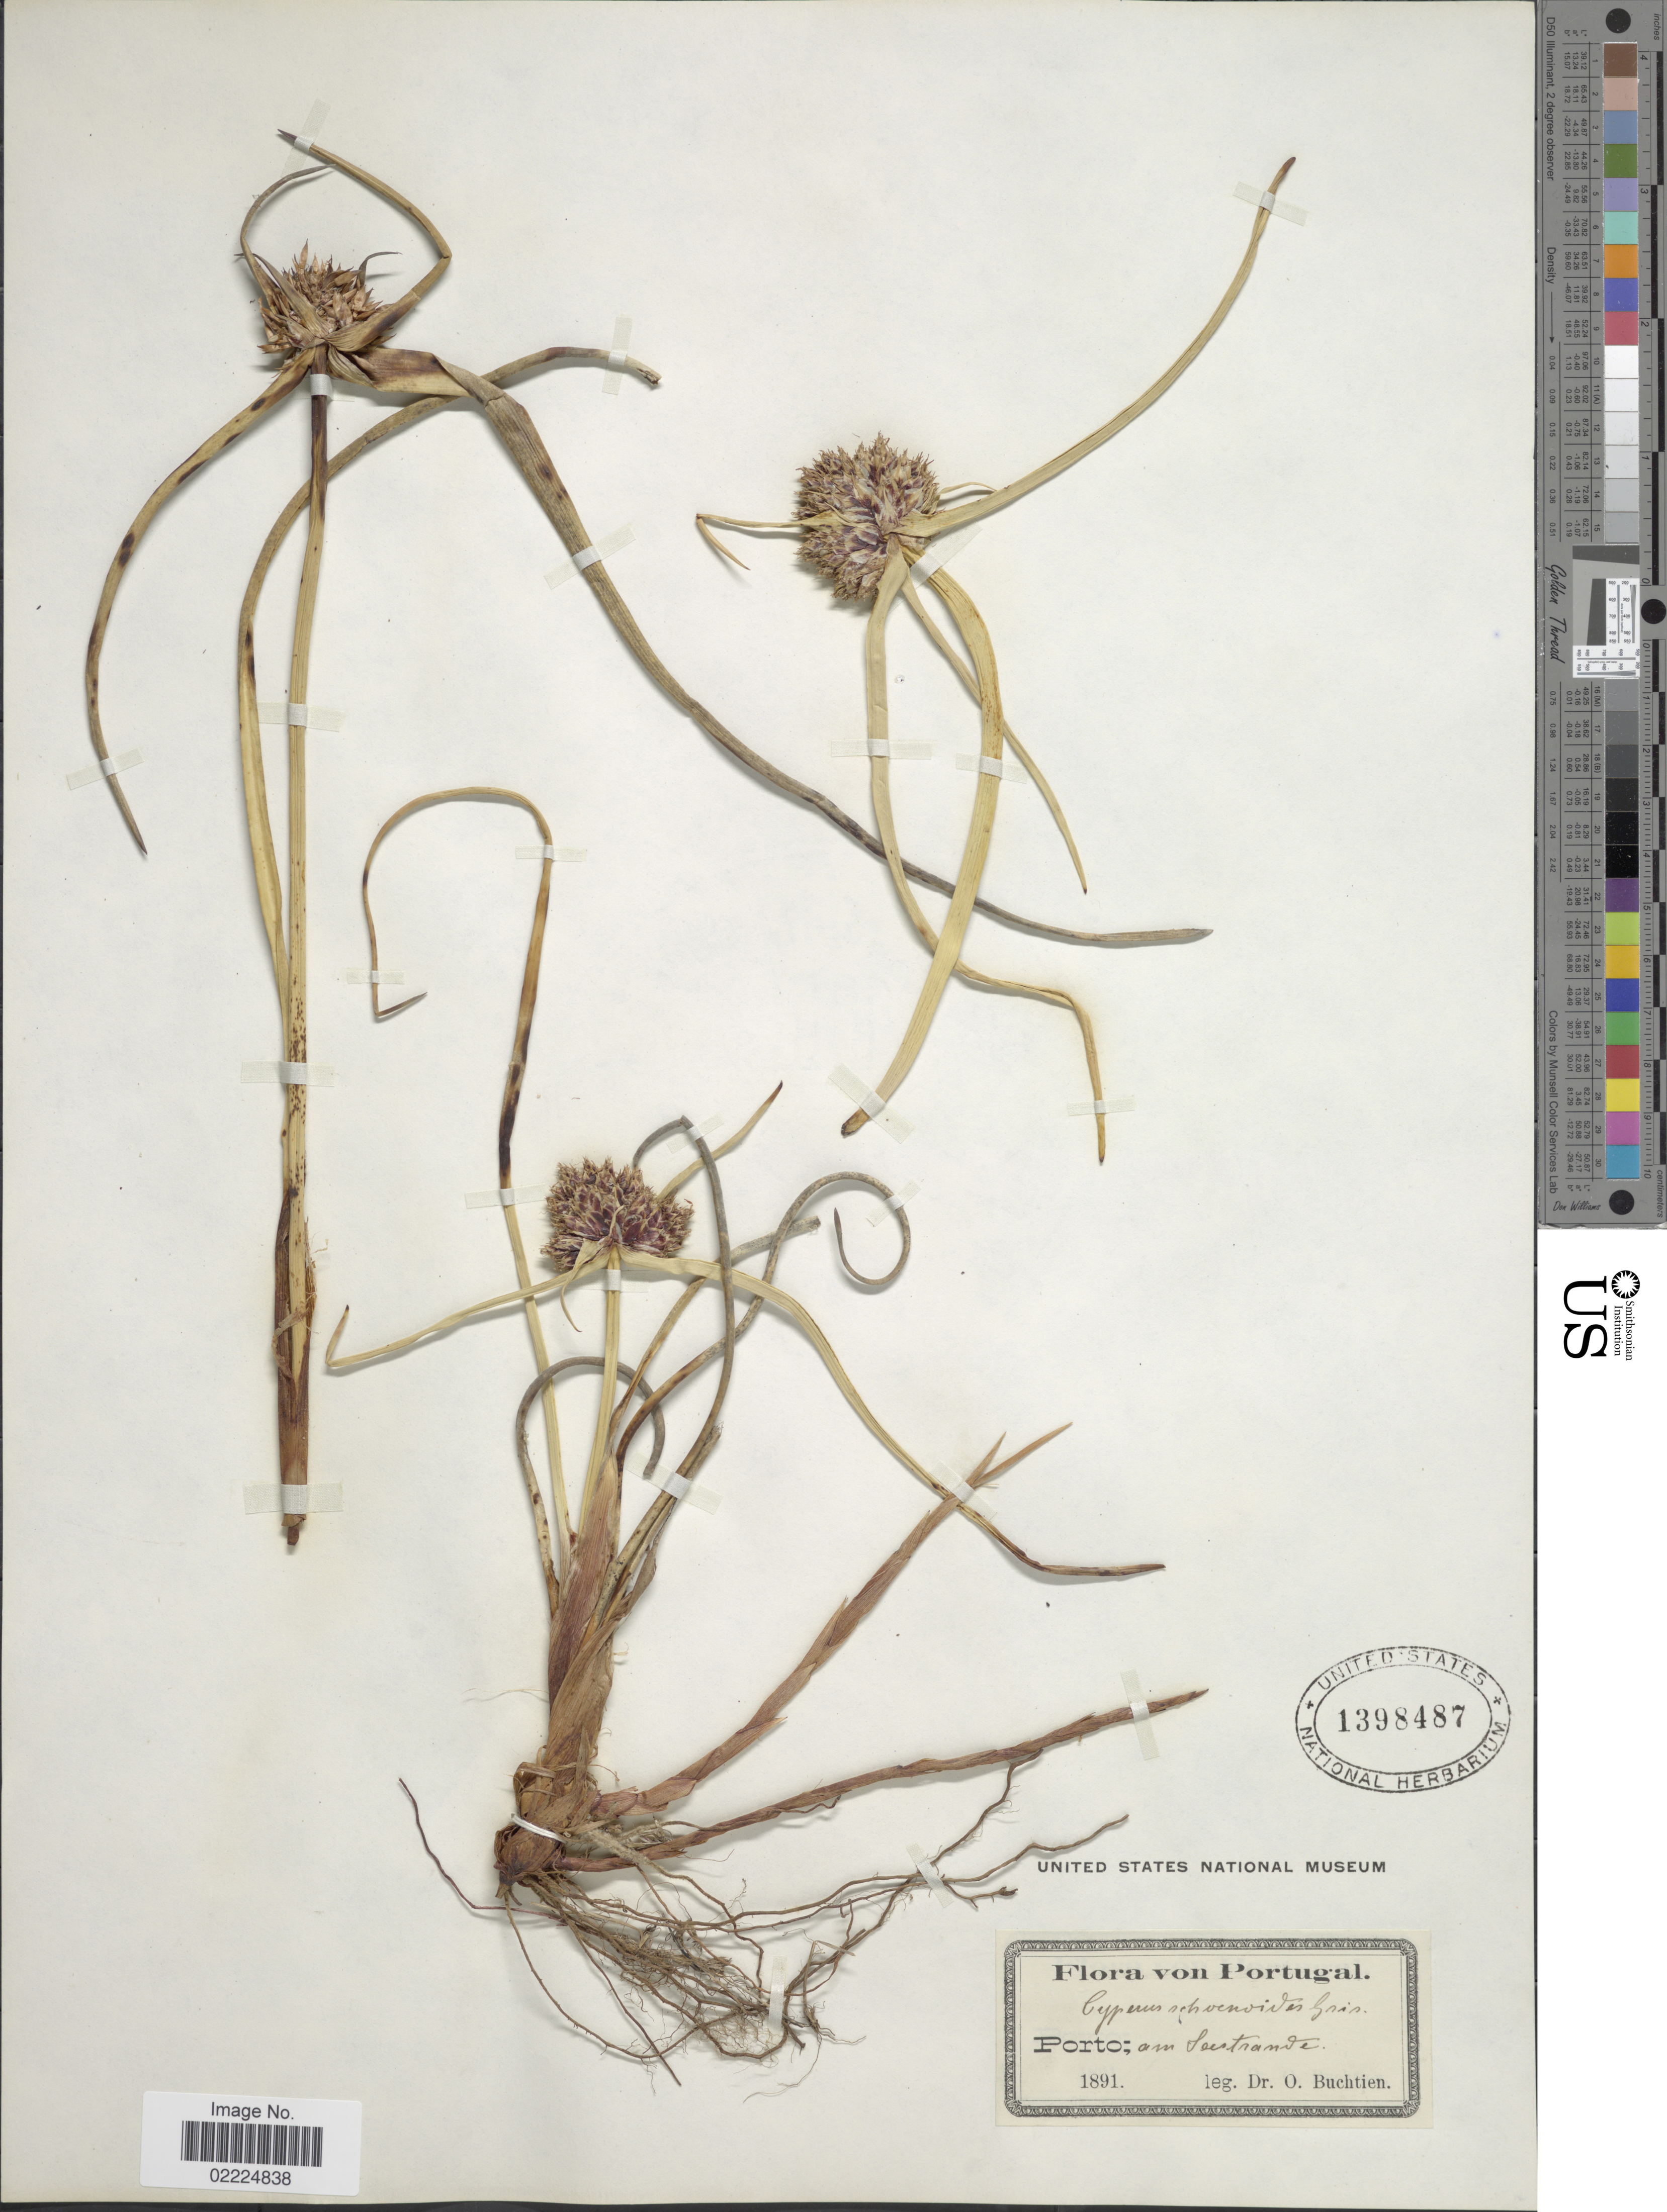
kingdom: Plantae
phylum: Tracheophyta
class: Liliopsida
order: Poales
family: Cyperaceae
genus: Cyperus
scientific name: Cyperus capitatus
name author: Vand.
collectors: O. Buchtien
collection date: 1891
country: Portugal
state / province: Porto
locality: Porto; am Seestrande.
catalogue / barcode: US 1398487